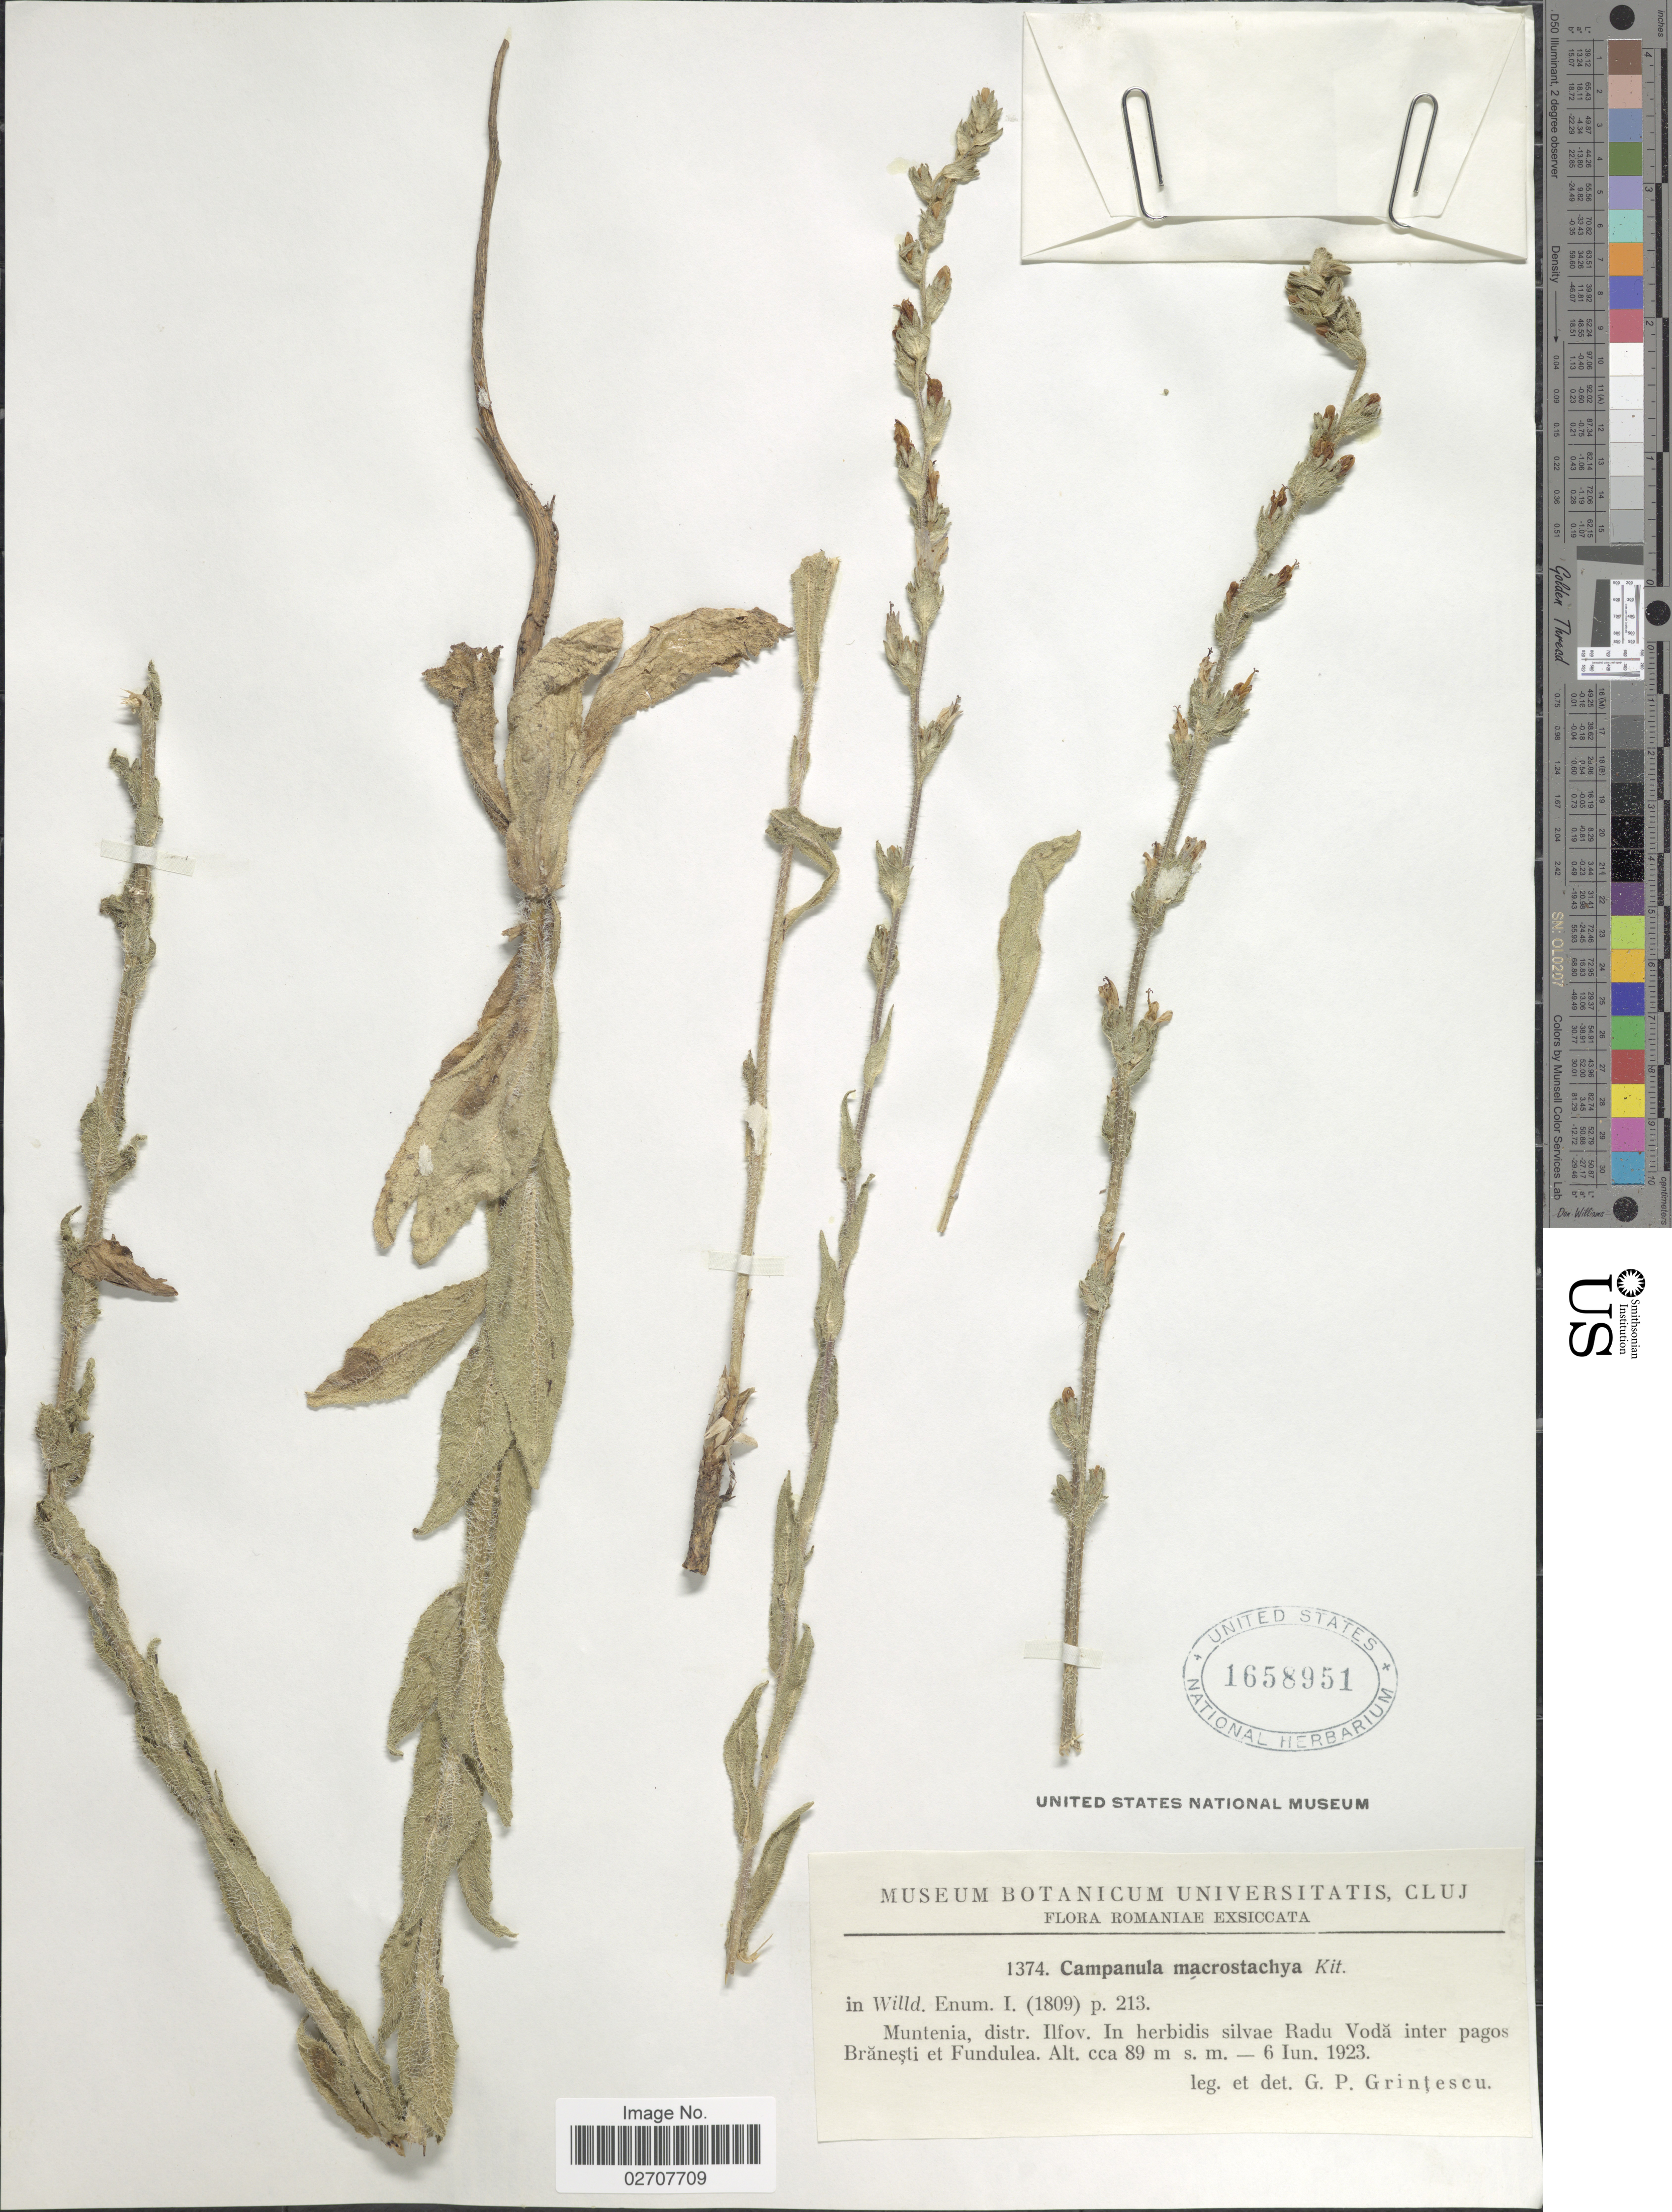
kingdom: Plantae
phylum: Tracheophyta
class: Magnoliopsida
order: Asterales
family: Campanulaceae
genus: Campanula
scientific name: Campanula macrostachya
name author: Waldst. & Kit. ex Willd.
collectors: G. Grintescu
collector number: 1374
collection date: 1923-06-06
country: Romania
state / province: Ilfov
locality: Muntenia. In herbidis silvae Radu Voda inter pagos Branesti et Fundulea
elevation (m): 89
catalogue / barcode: US 1658951